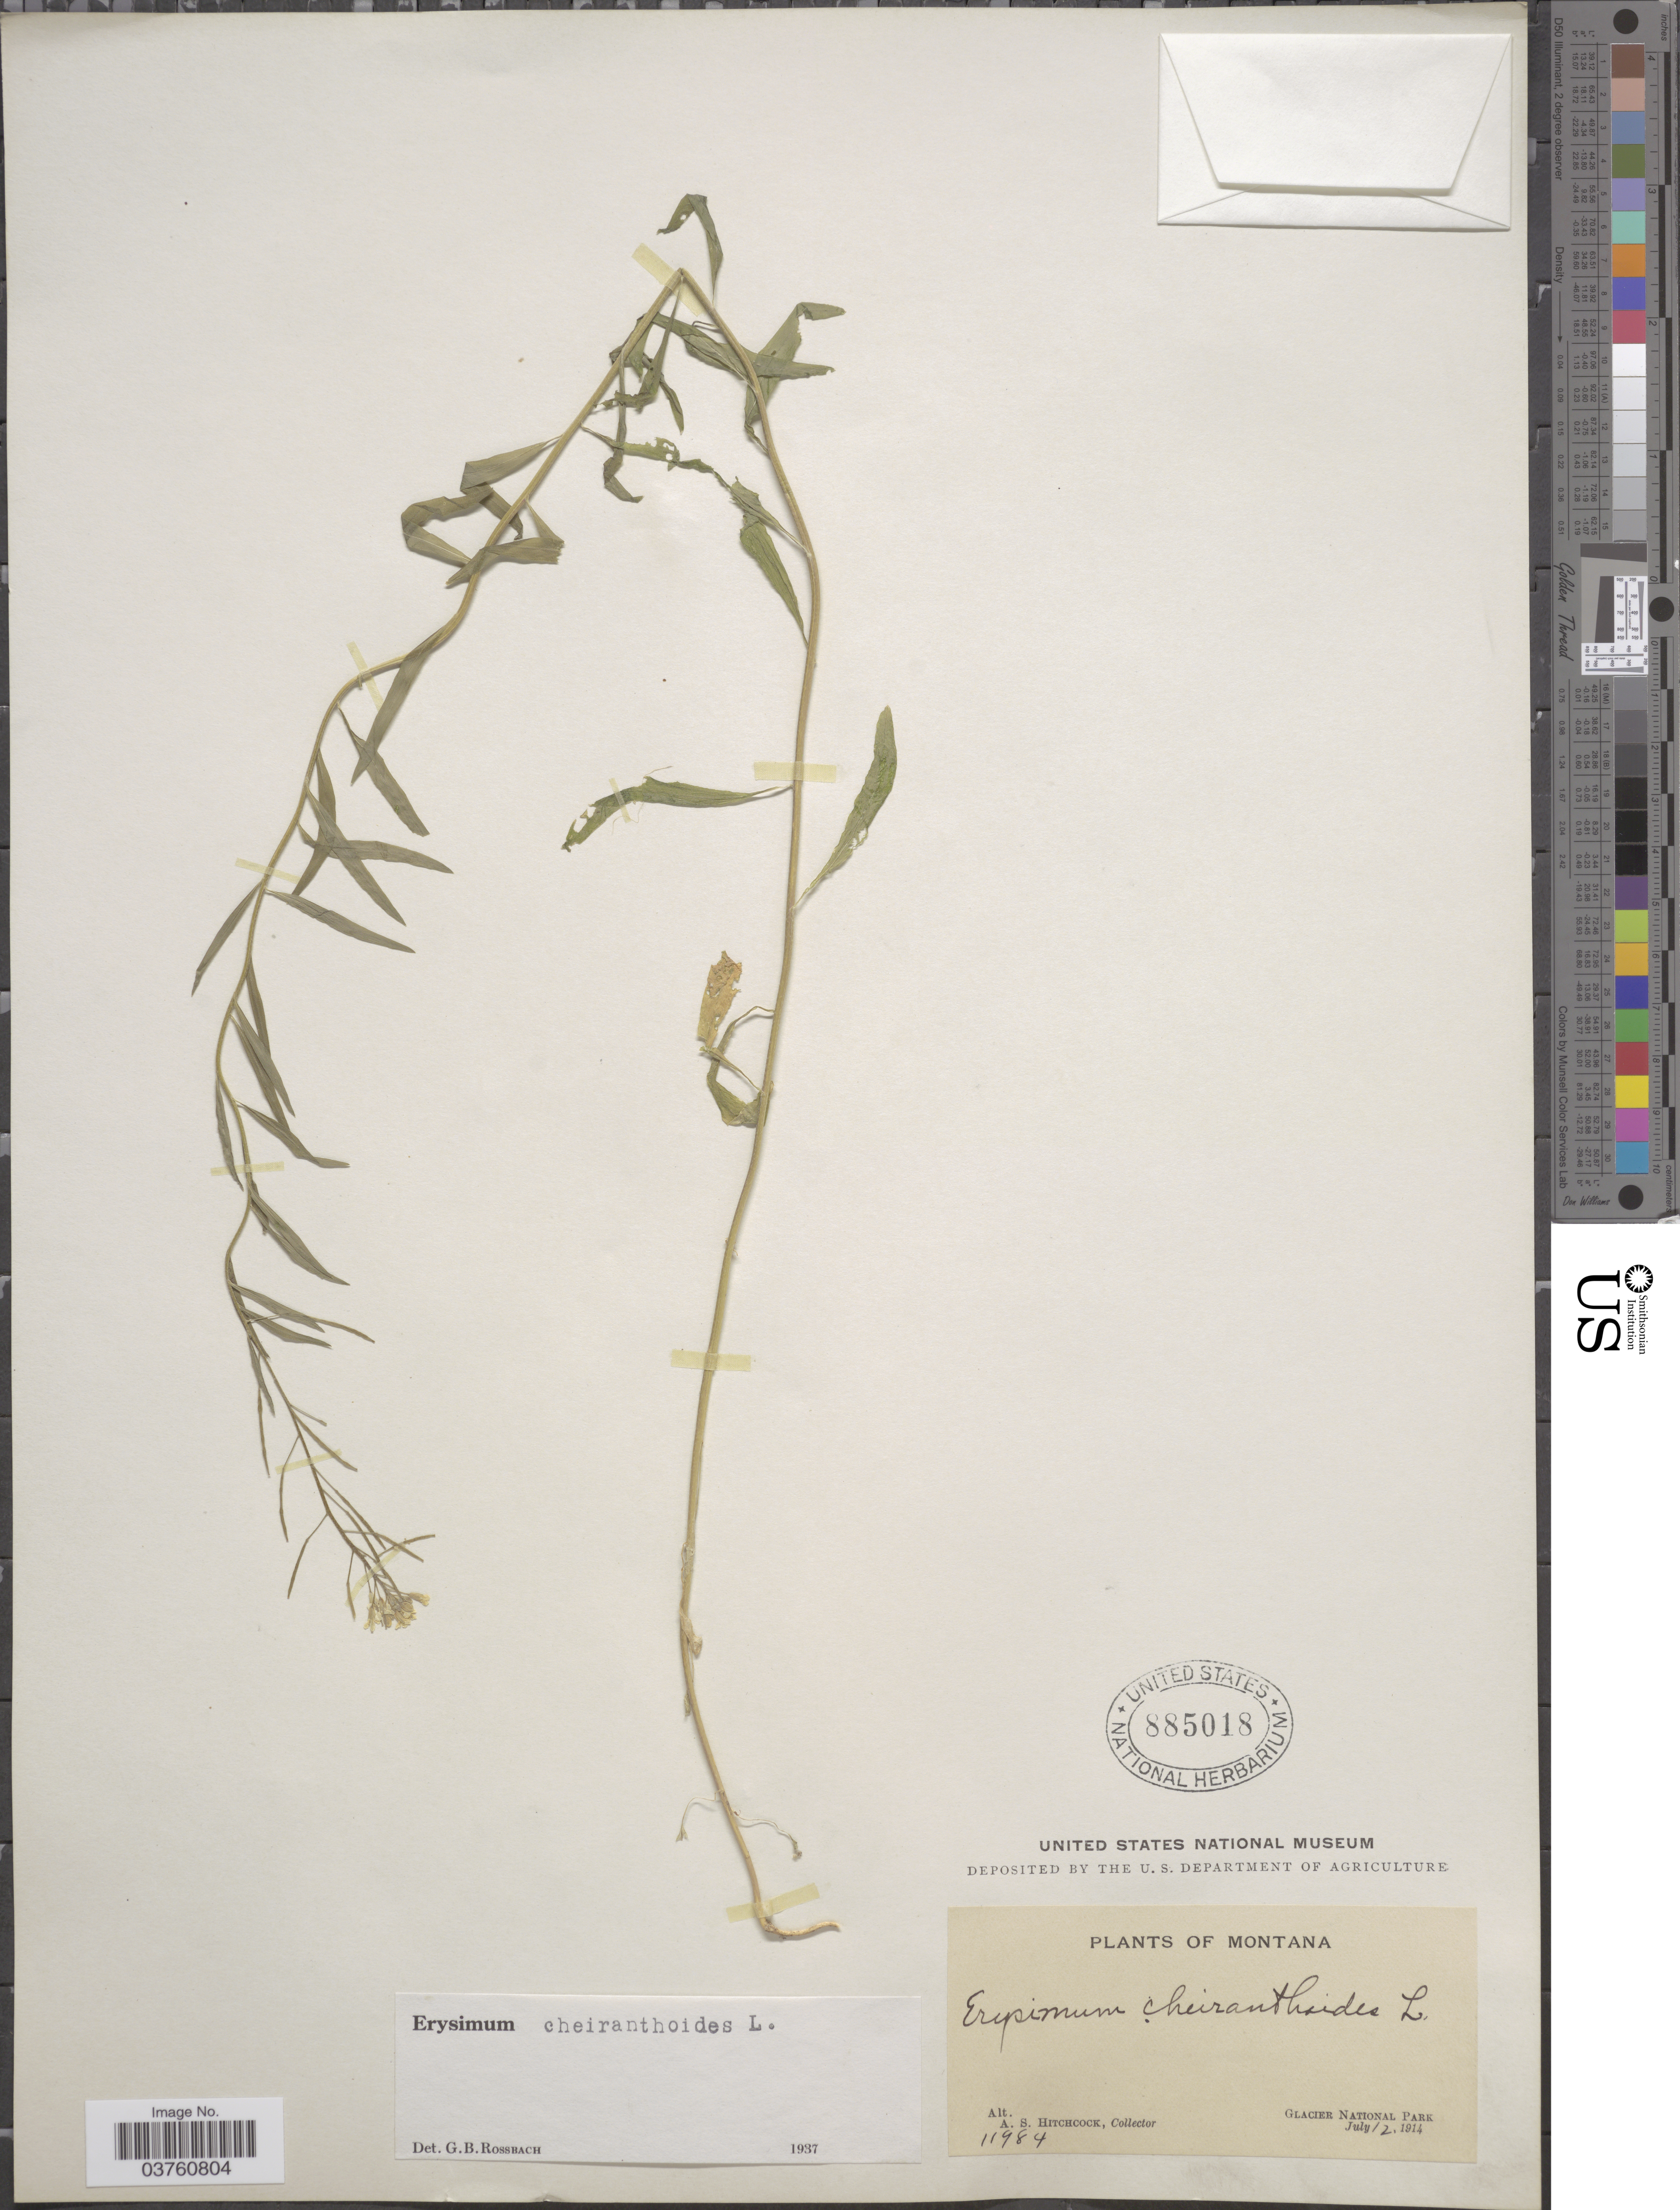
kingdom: Plantae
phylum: Tracheophyta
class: Magnoliopsida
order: Brassicales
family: Brassicaceae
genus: Erysimum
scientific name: Erysimum cheiranthoides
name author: L.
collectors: A. S. Hitchcock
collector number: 11984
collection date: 1914-07-12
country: United States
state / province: Montana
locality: Glacier National Park.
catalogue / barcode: US 885018